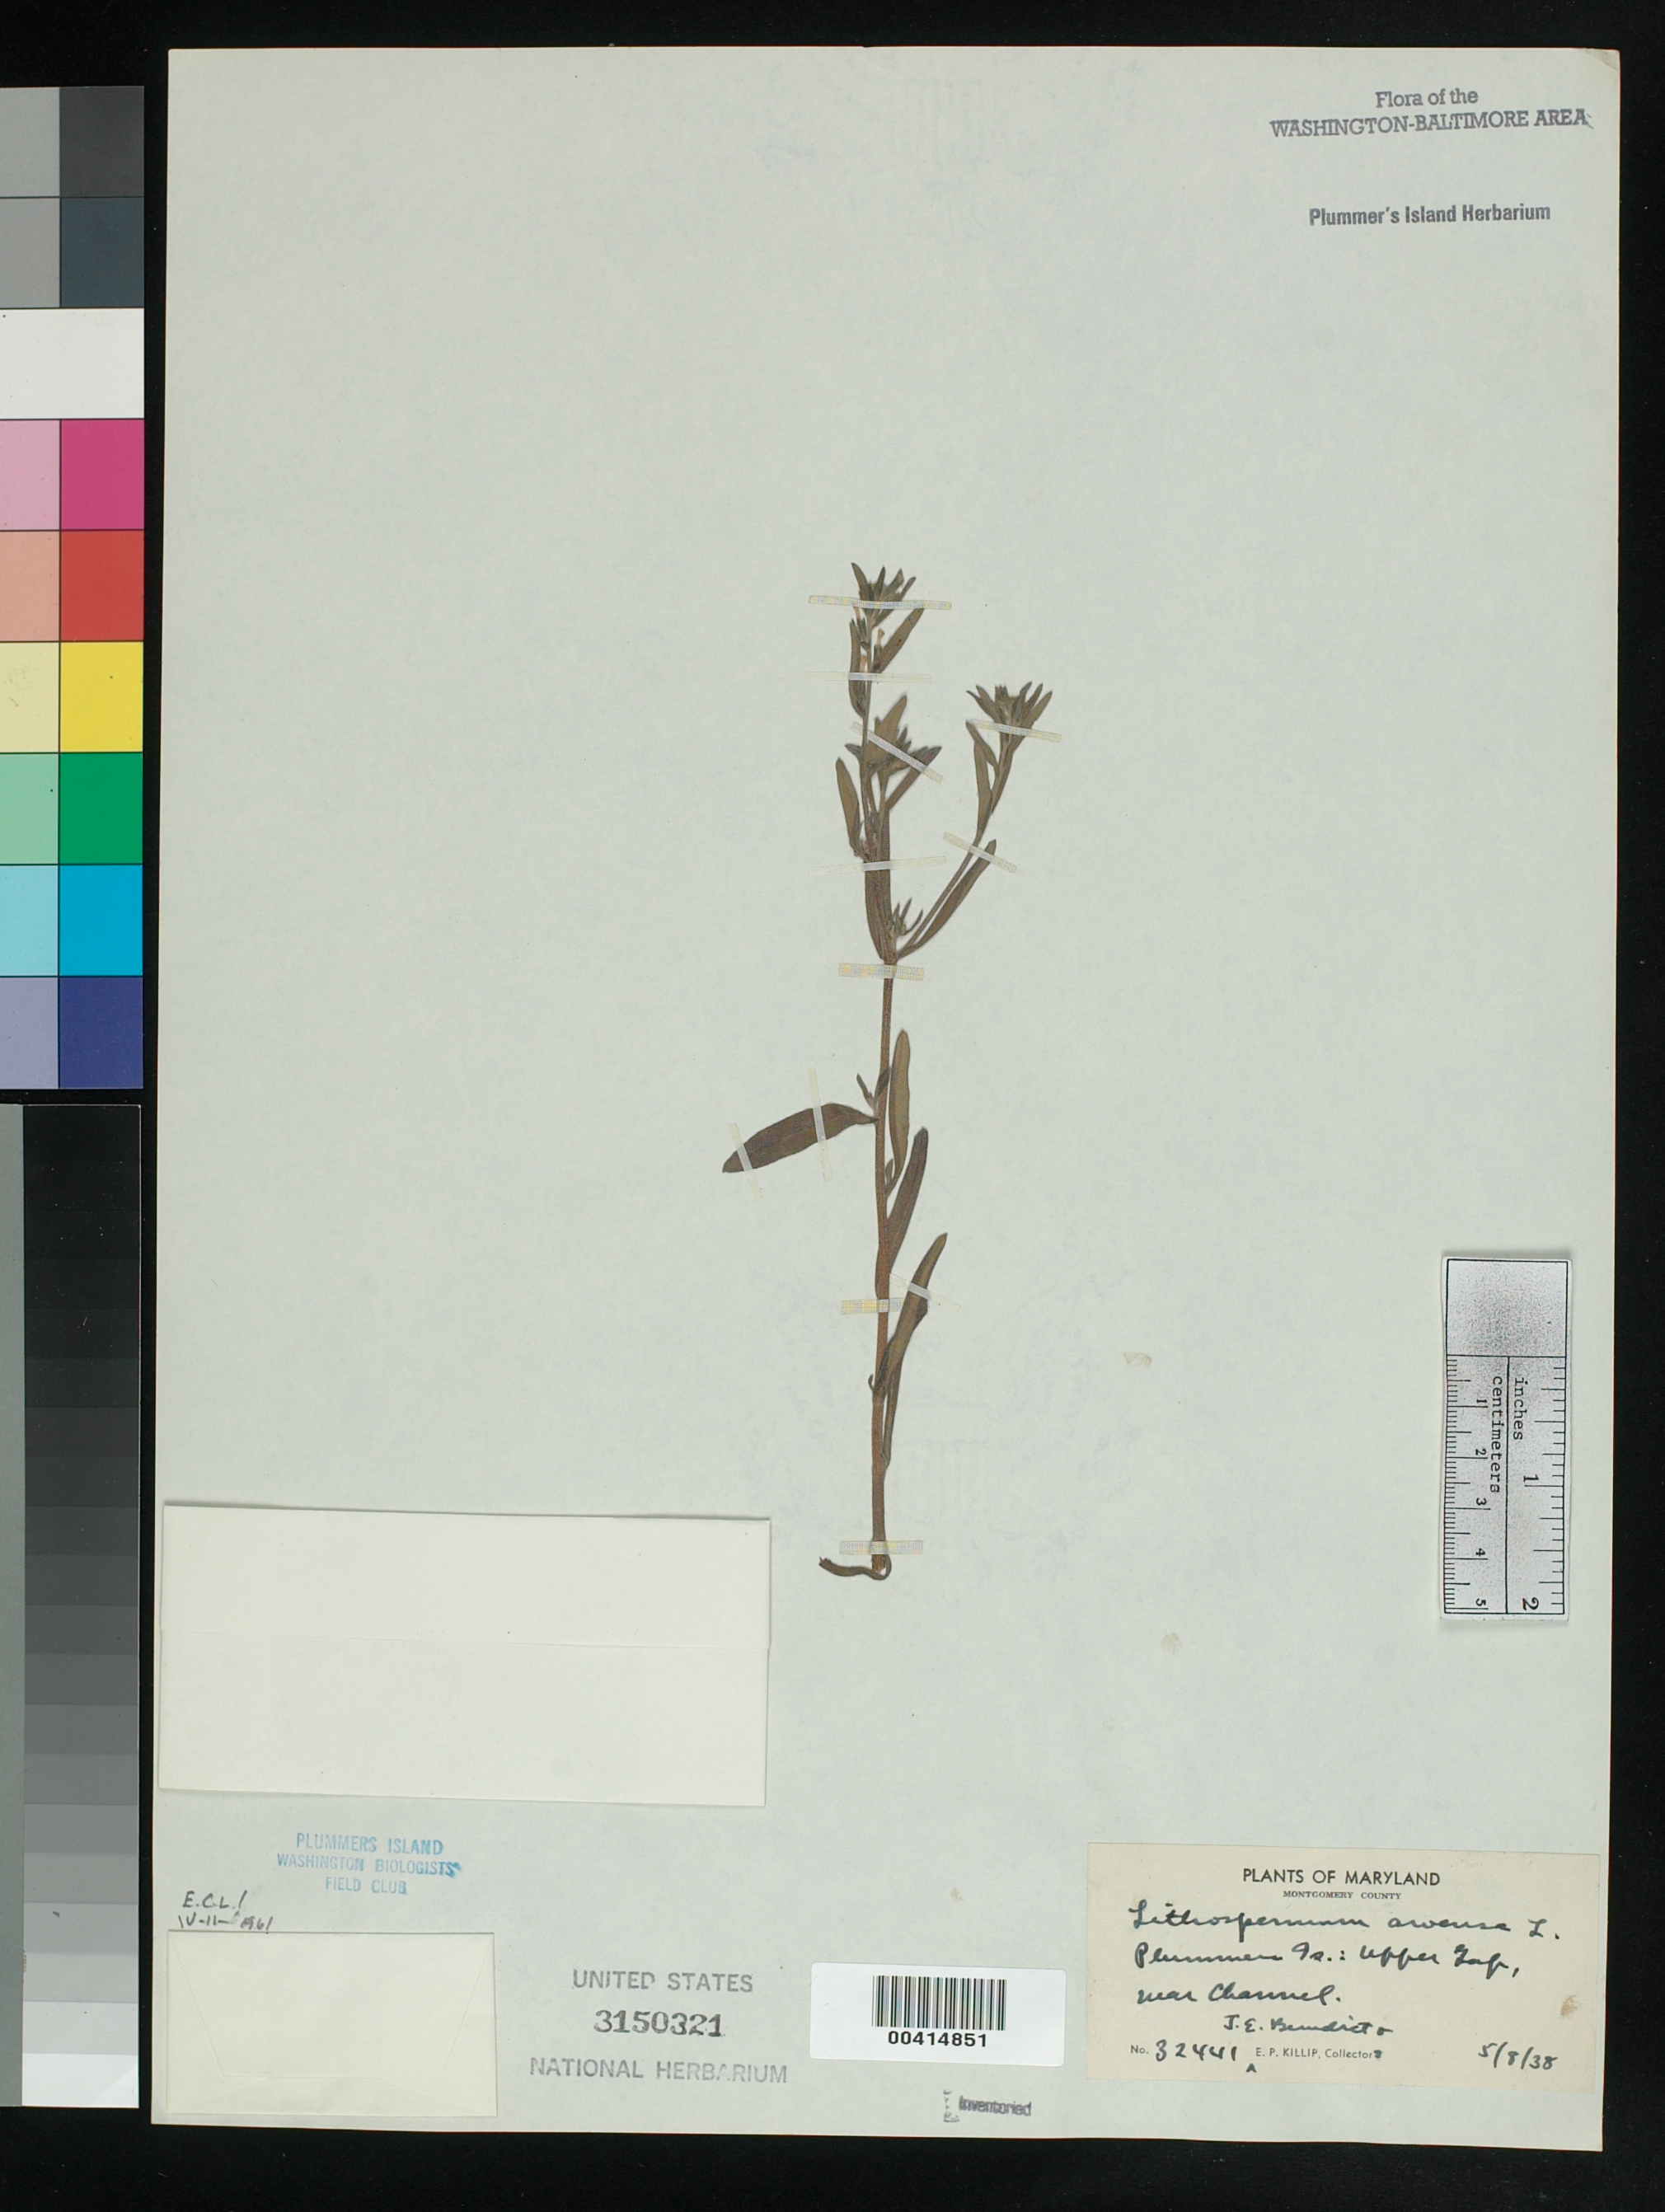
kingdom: Plantae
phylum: Tracheophyta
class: Magnoliopsida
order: Boraginales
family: Boraginaceae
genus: Buglossoides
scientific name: Buglossoides arvensis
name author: (L.) I.M. Johnst.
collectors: E. P. Killip & J. E. Benedict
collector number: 32441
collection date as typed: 08 May 1938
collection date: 1938-05-08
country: United States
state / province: Maryland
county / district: Montgomery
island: Plummers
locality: Plummer's Island; Upper Gap near channel C. & O. Canal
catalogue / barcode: US 3150321